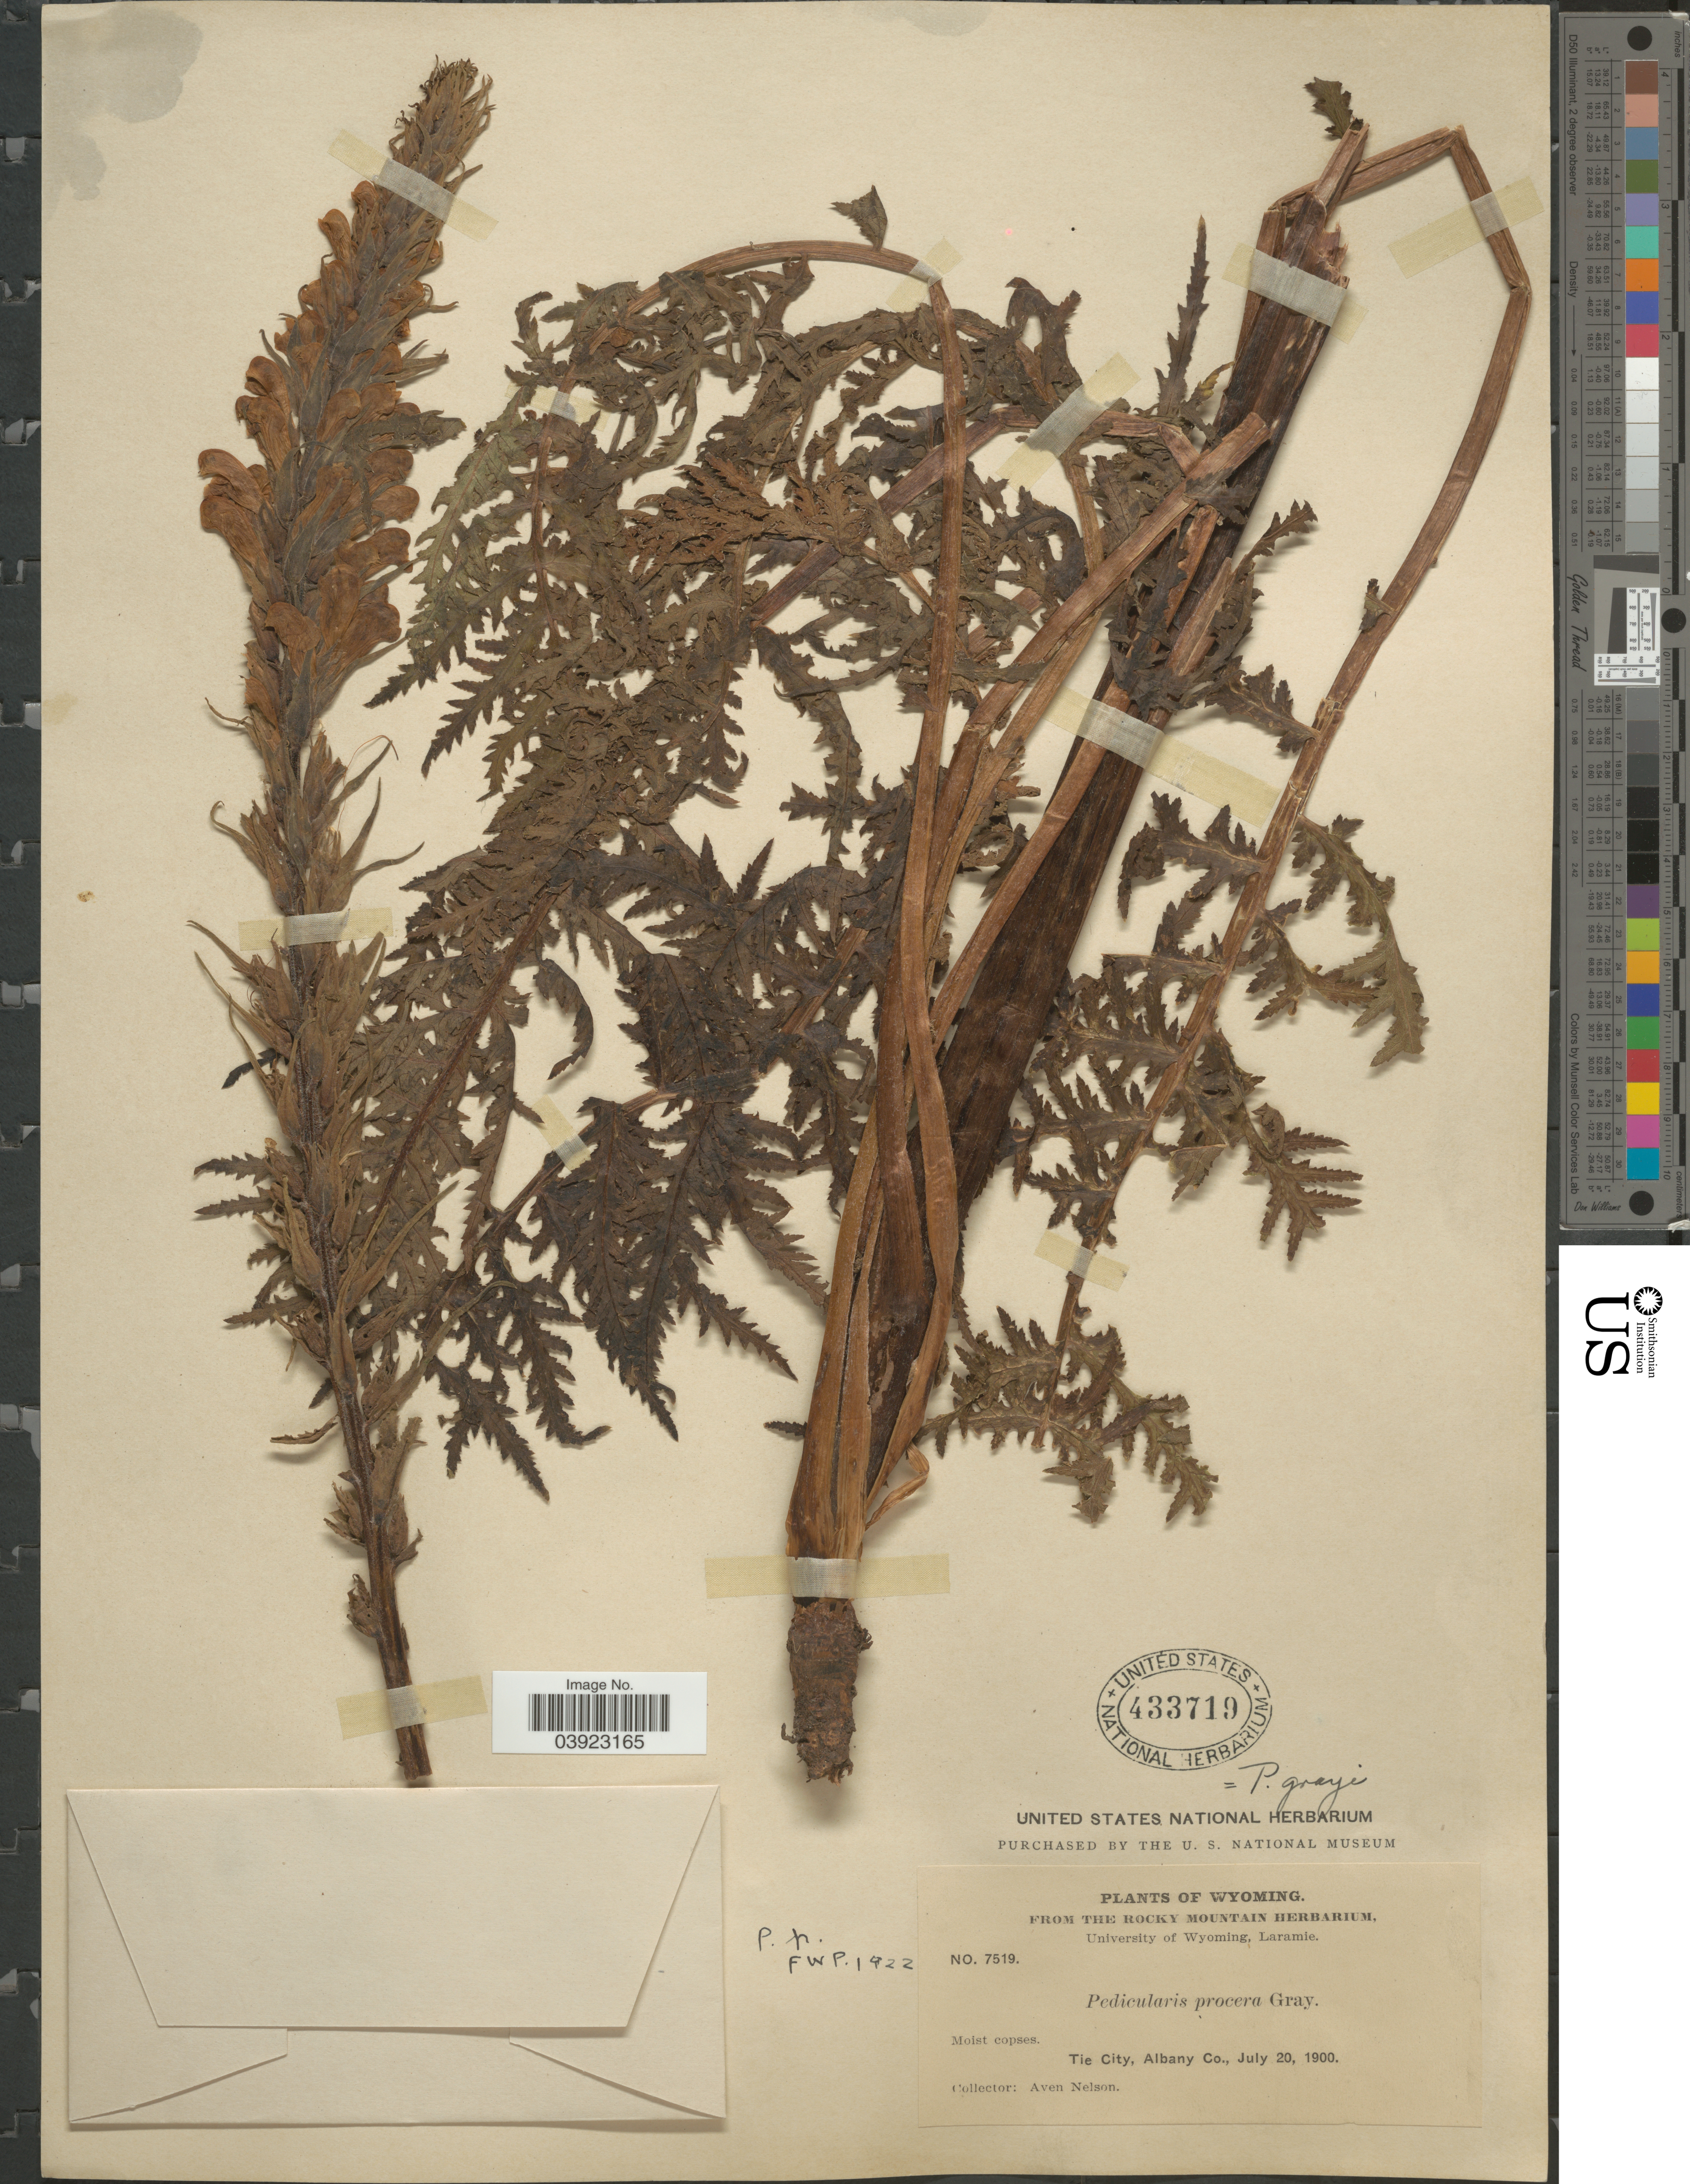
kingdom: Plantae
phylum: Tracheophyta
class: Magnoliopsida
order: Lamiales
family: Orobanchaceae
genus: Pedicularis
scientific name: Pedicularis procera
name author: A. Gray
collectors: A. Nelson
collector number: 7519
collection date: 1900-07-20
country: United States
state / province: Wyoming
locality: Tie City, Albany Co.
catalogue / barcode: US 433719